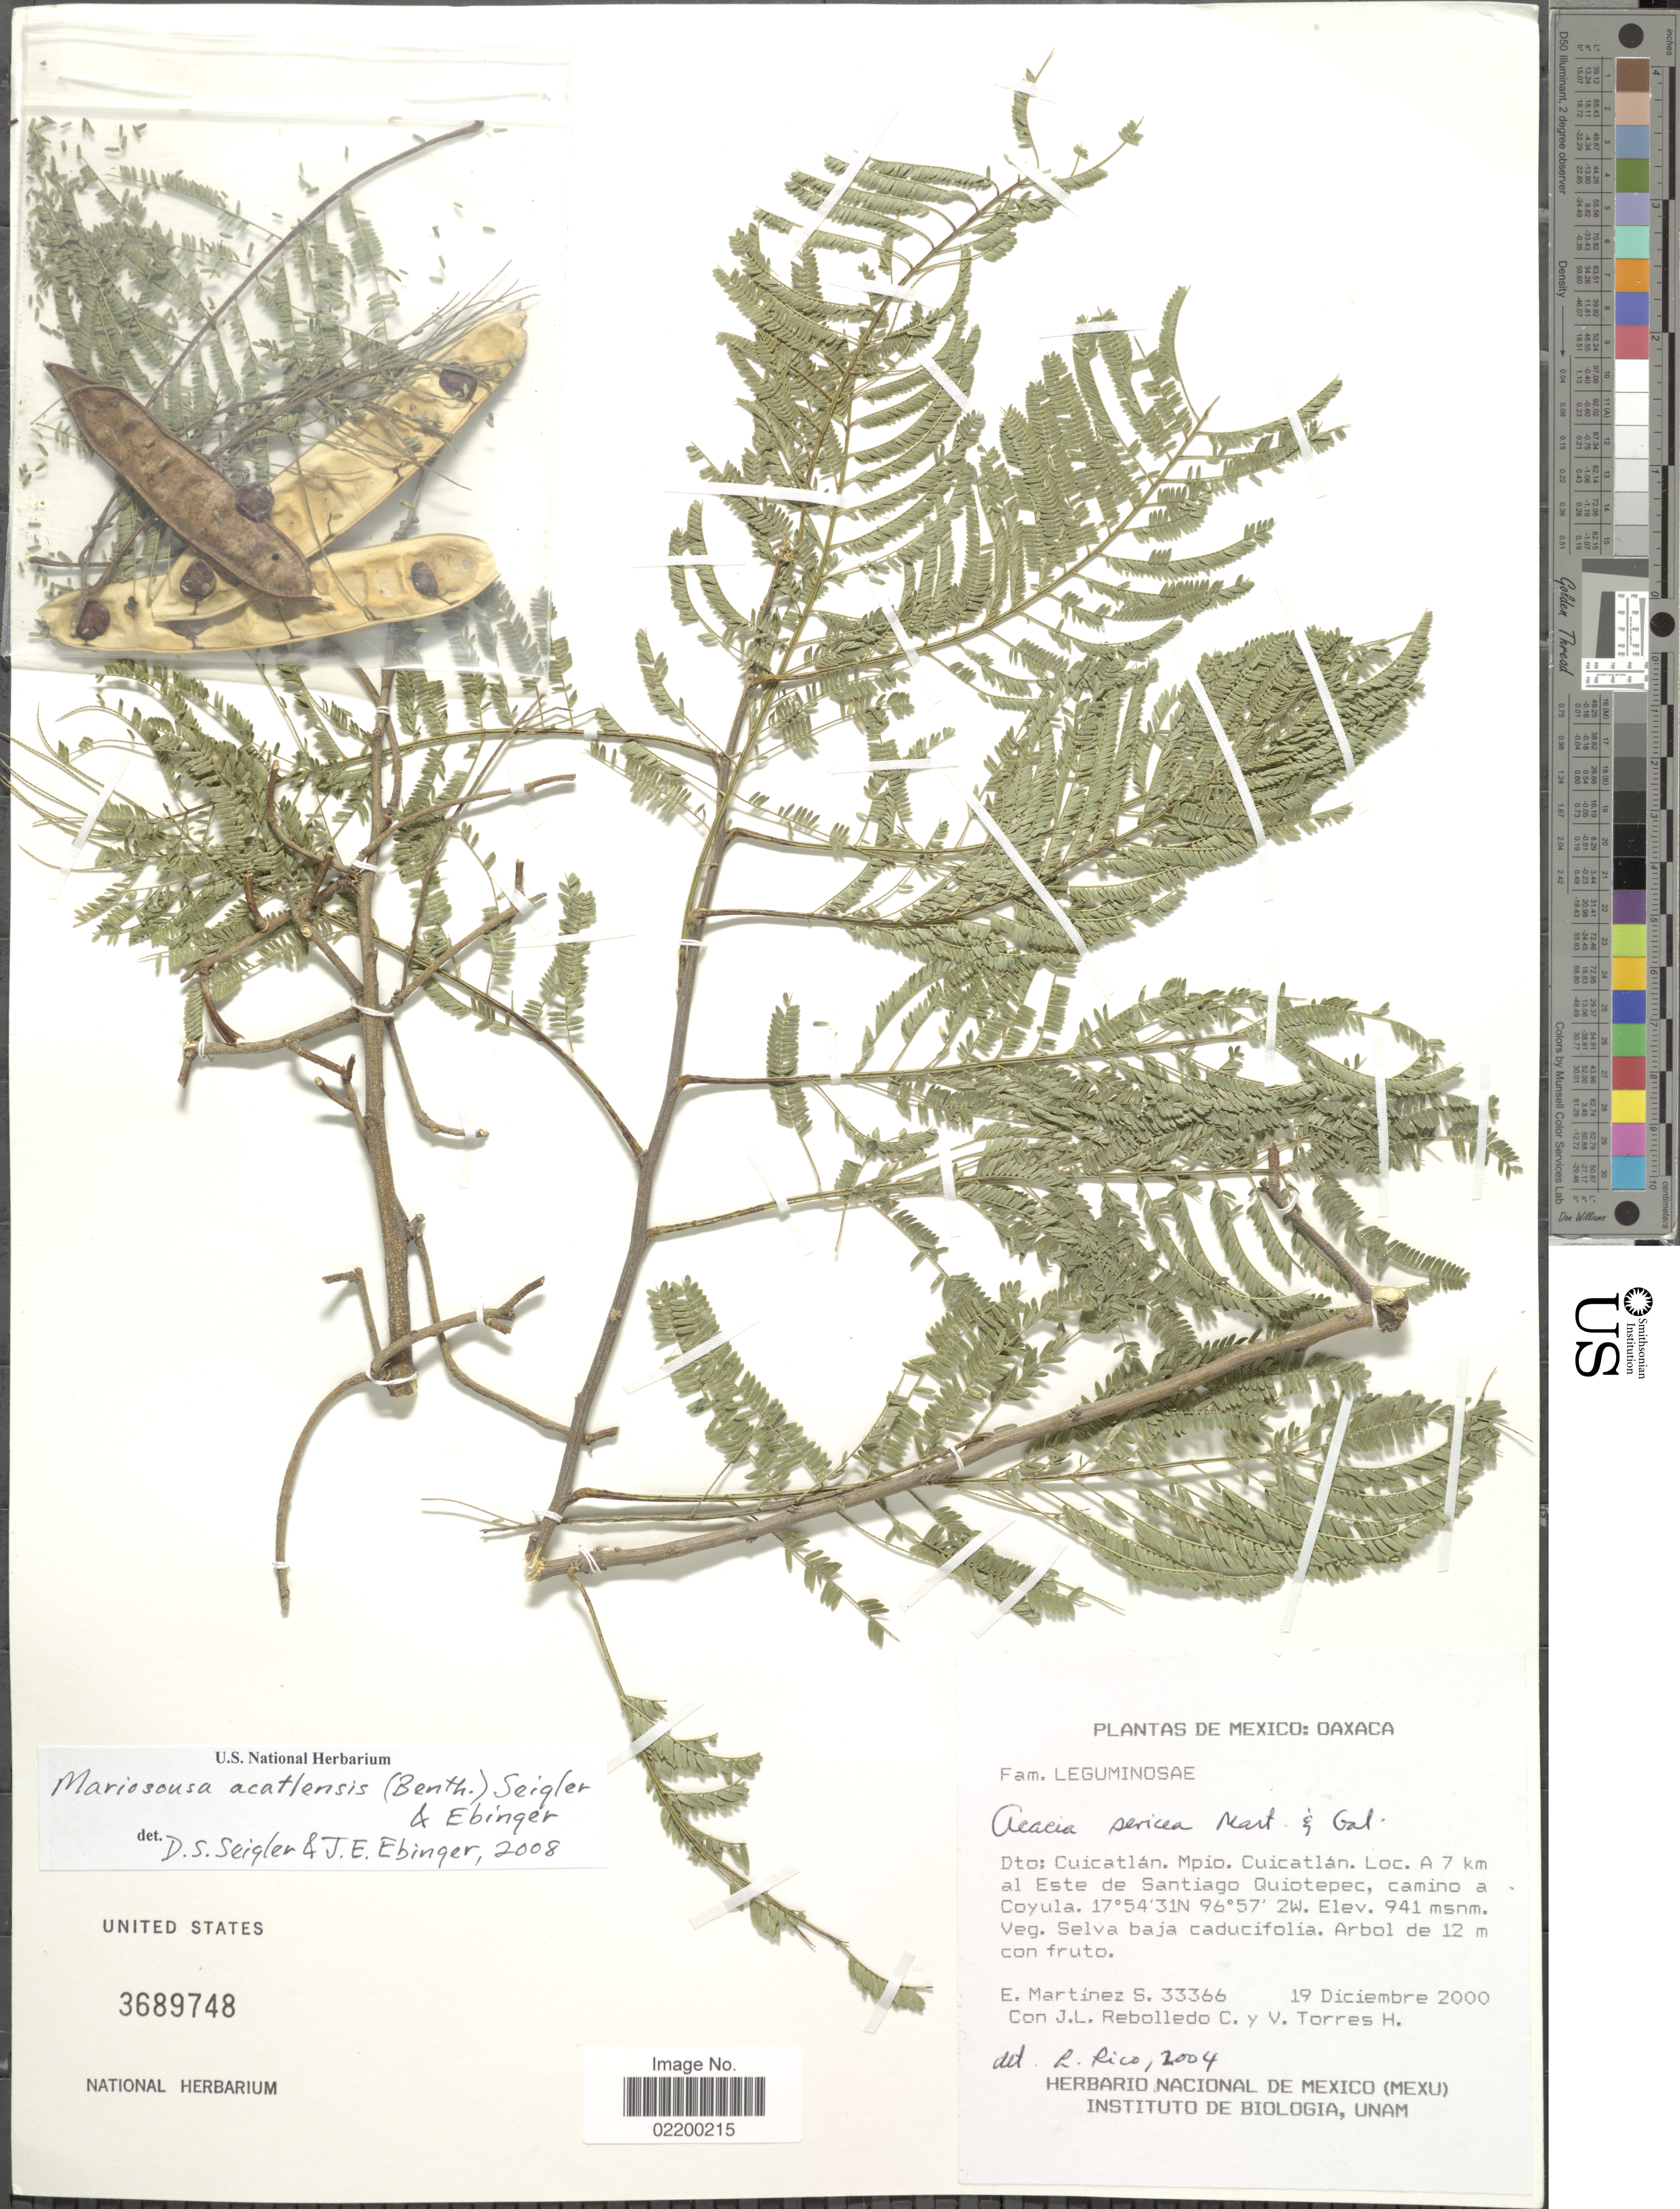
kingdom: Plantae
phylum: Tracheophyta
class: Magnoliopsida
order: Fabales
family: Fabaceae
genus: Mariosousa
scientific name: Mariosousa acatlensis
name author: (Benth.) Seigler & Ebinger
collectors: E. M. Martínez S., J. Rebolledo C. & V. Torres H.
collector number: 33366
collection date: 2000-12-19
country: Mexico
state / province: Oaxaca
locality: Mexico: Oaxaca, Dto: Cuicatlan. Mpio. Cuicatlan. Loc. A 7 km al Este de Santiago Quiotepec, camino a Coyula.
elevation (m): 941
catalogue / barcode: US 3689748